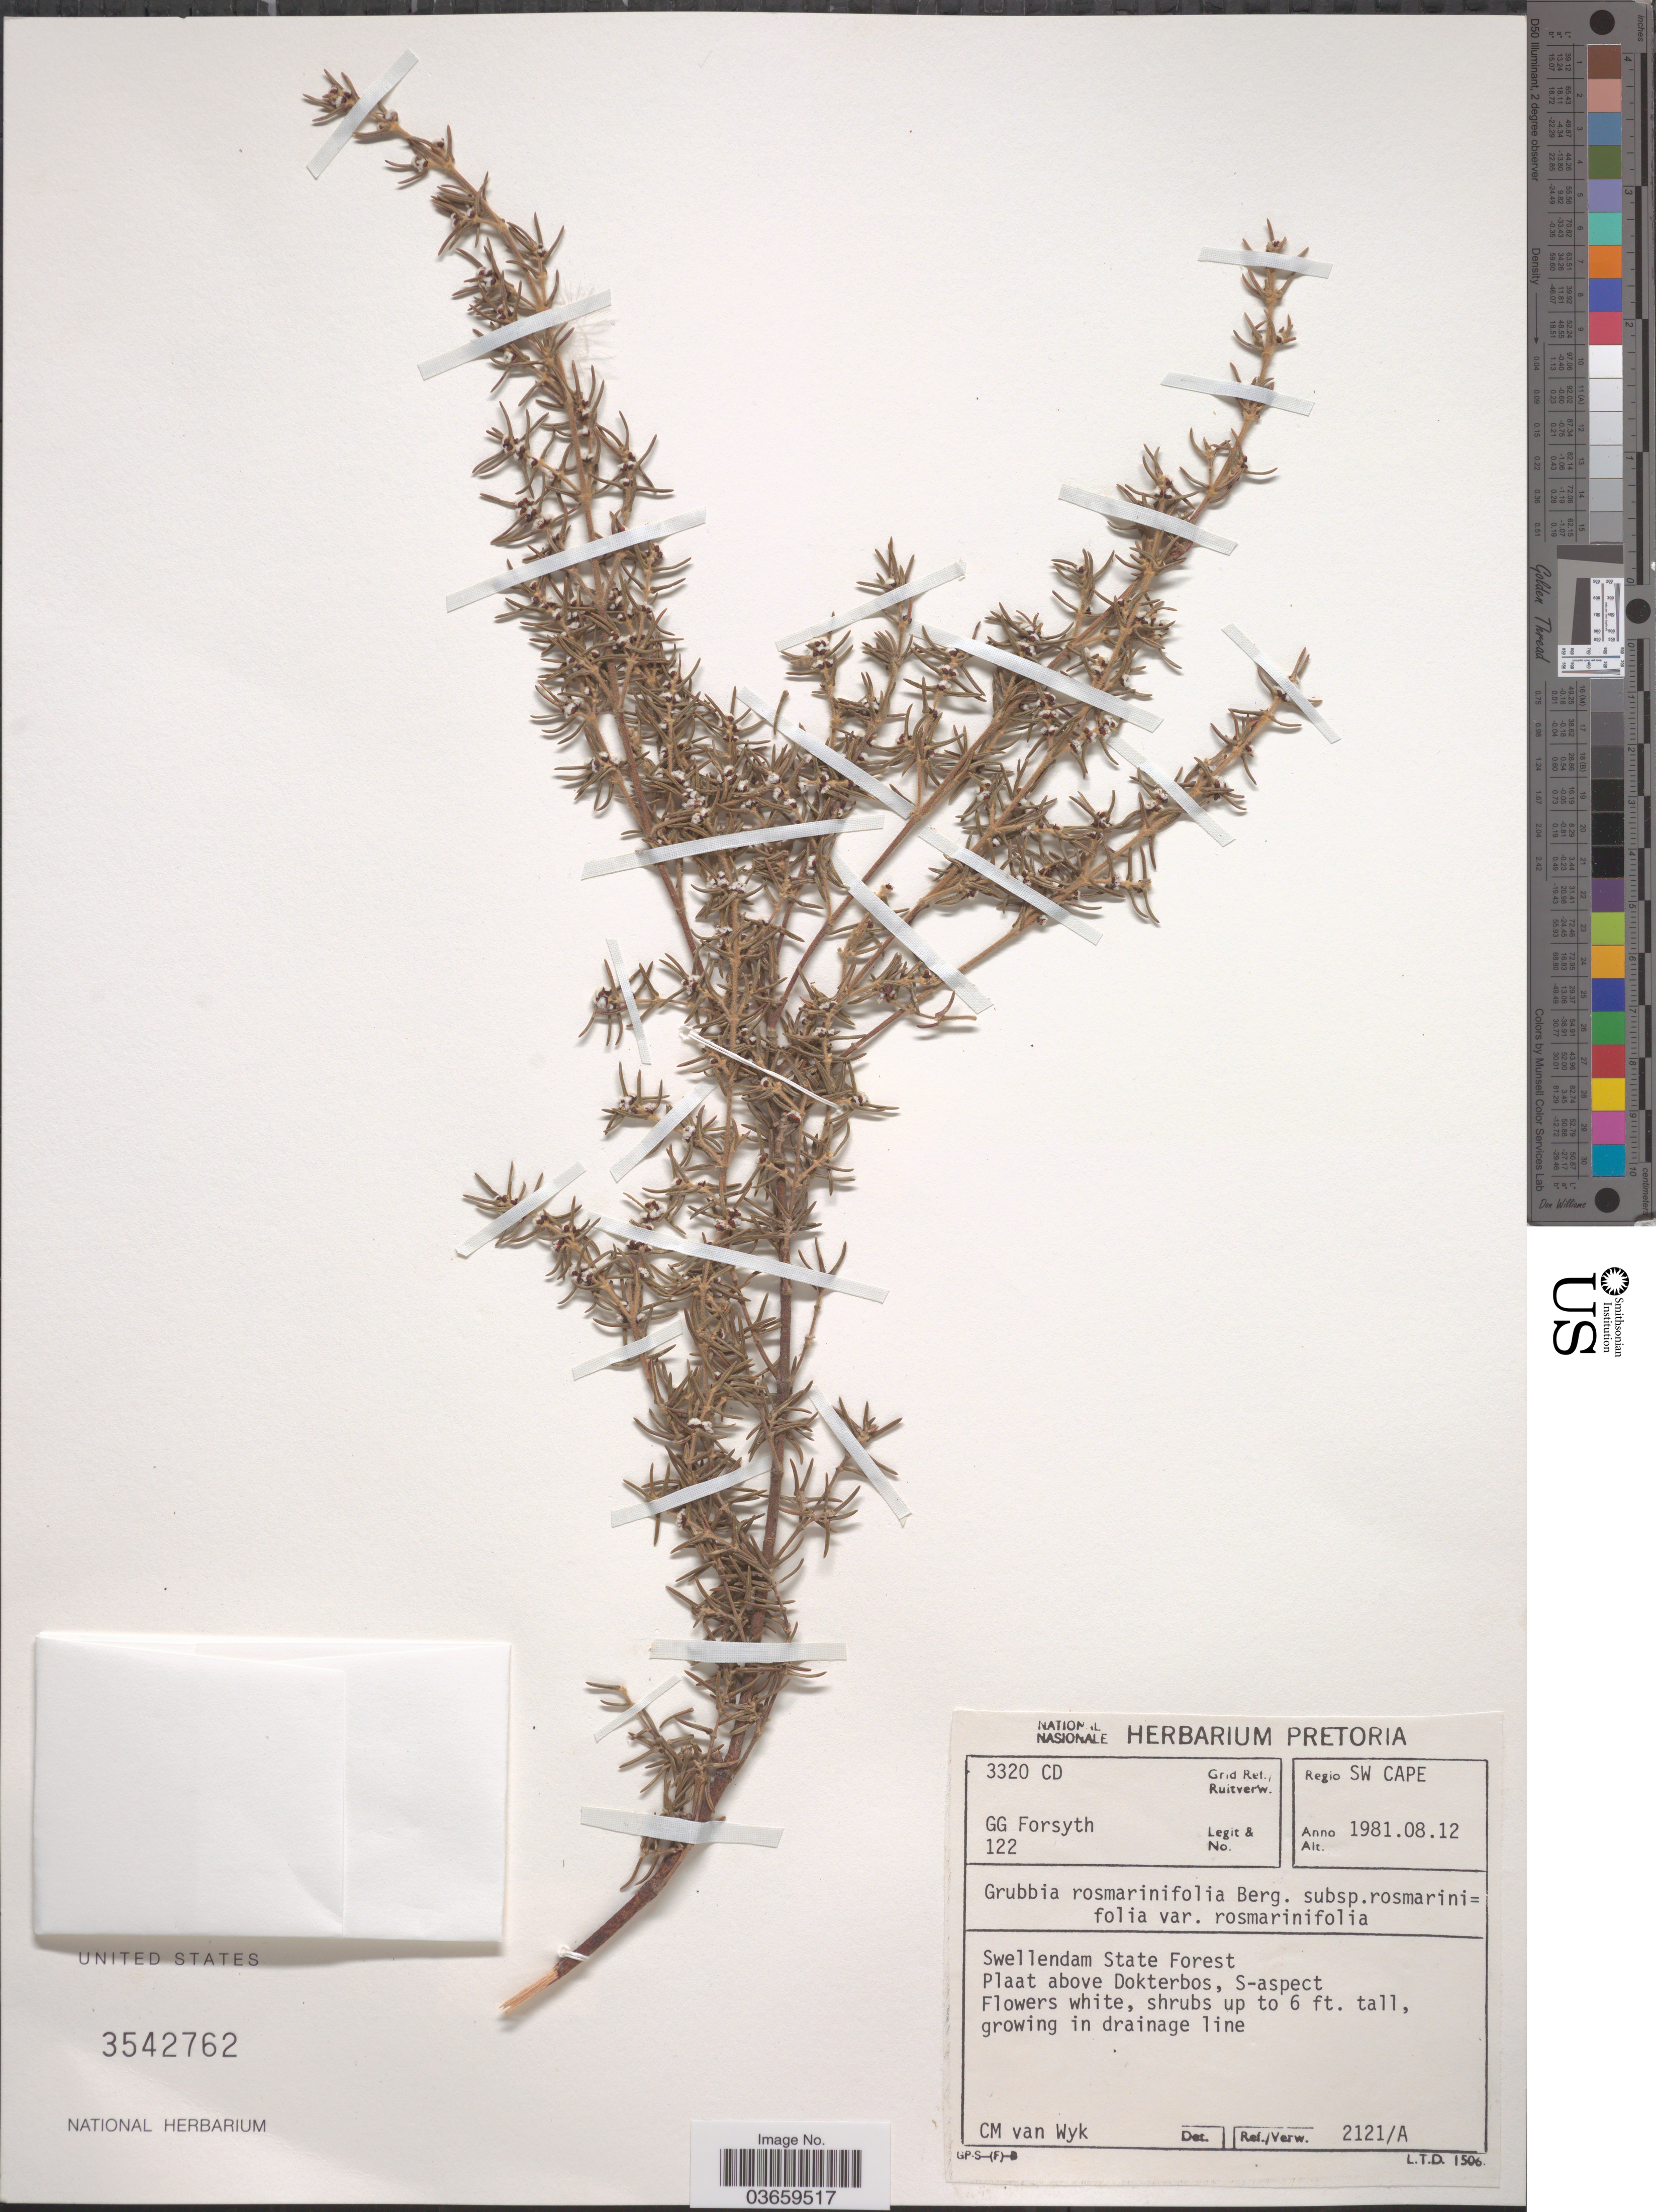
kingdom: Plantae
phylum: Tracheophyta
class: Magnoliopsida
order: Cornales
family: Grubbiaceae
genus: Grubbia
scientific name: Grubbia rosmarinifolia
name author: P.J. Bergius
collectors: G. Forsyth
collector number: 122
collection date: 1981-08-12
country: South Africa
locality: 3320 CD Grid Ref./ Ruitverw. Regio SW Cape. Swellendam State Forest. Plaat above Dokterbos, S-aspect.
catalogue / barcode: US 3542762